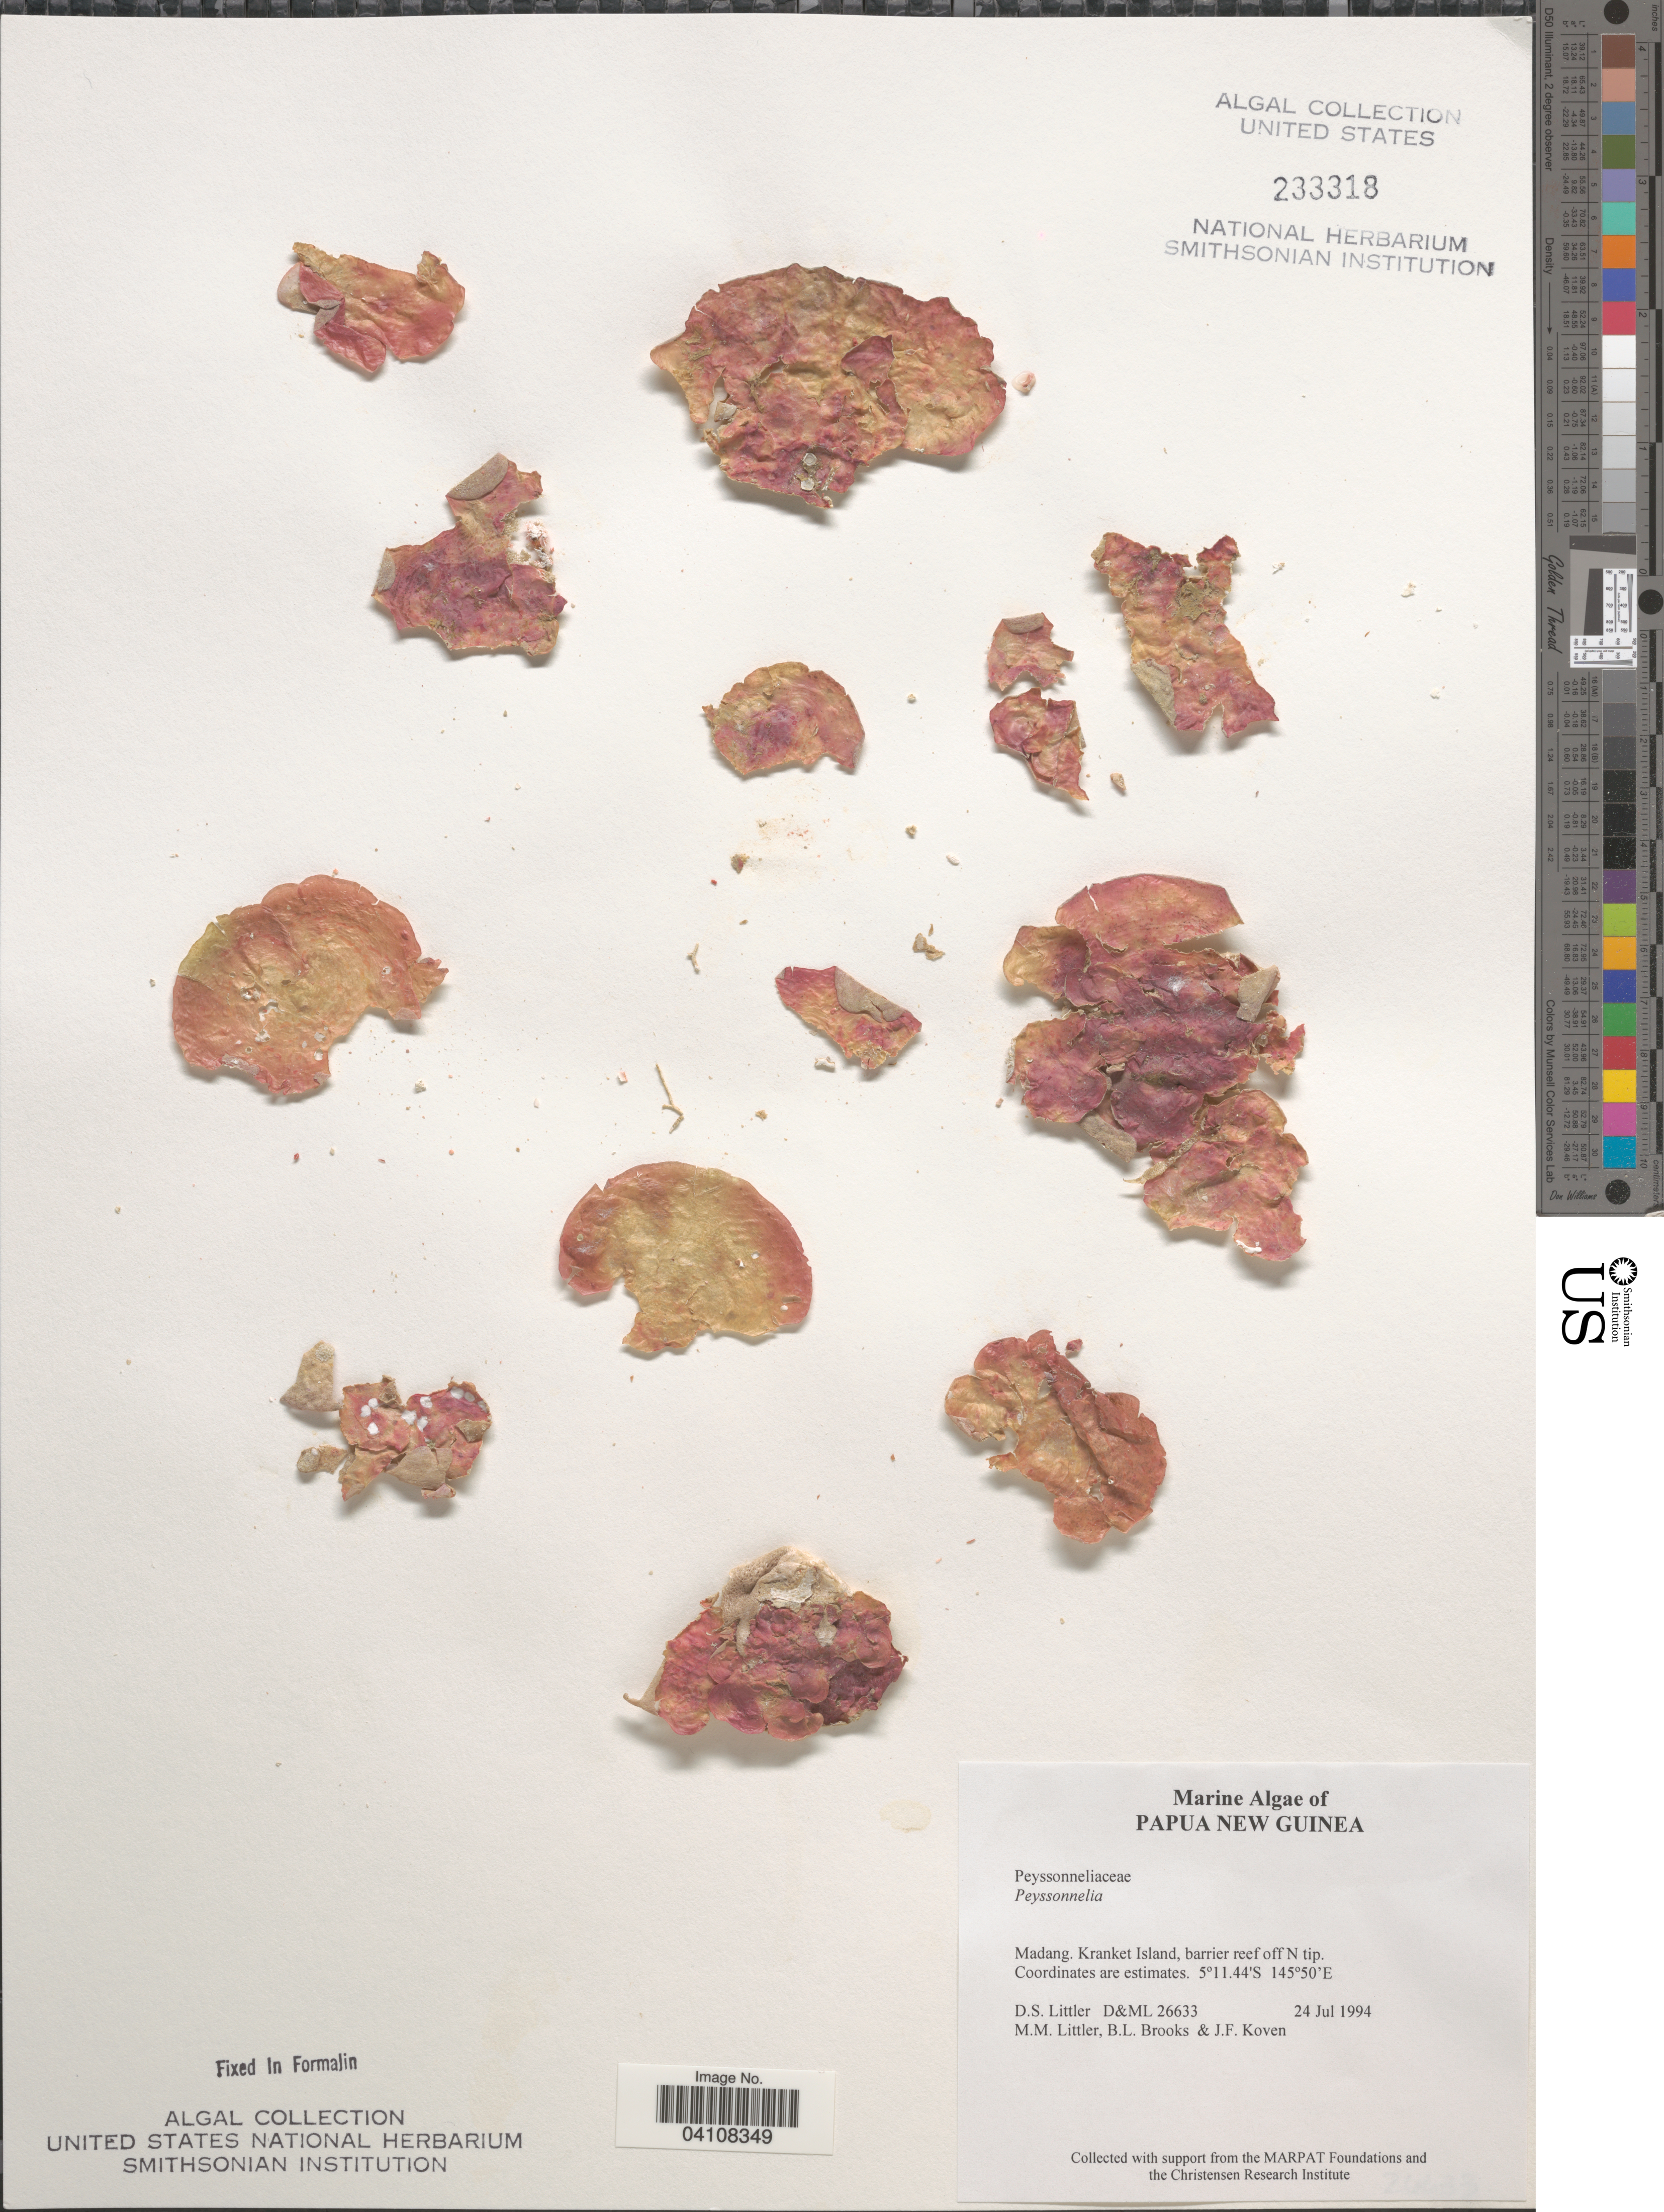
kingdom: Plantae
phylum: Rhodophyta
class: Florideophyceae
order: Peyssonneliales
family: Peyssonneliaceae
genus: Peyssonnelia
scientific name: Peyssonnelia sp.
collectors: D. S. Littler, B. Brooks & J. Koven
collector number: D&ML26633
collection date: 1994-07-24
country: Papua New Guinea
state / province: Madang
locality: Kranket Island, barrier reef off N tip.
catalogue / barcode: US 233318